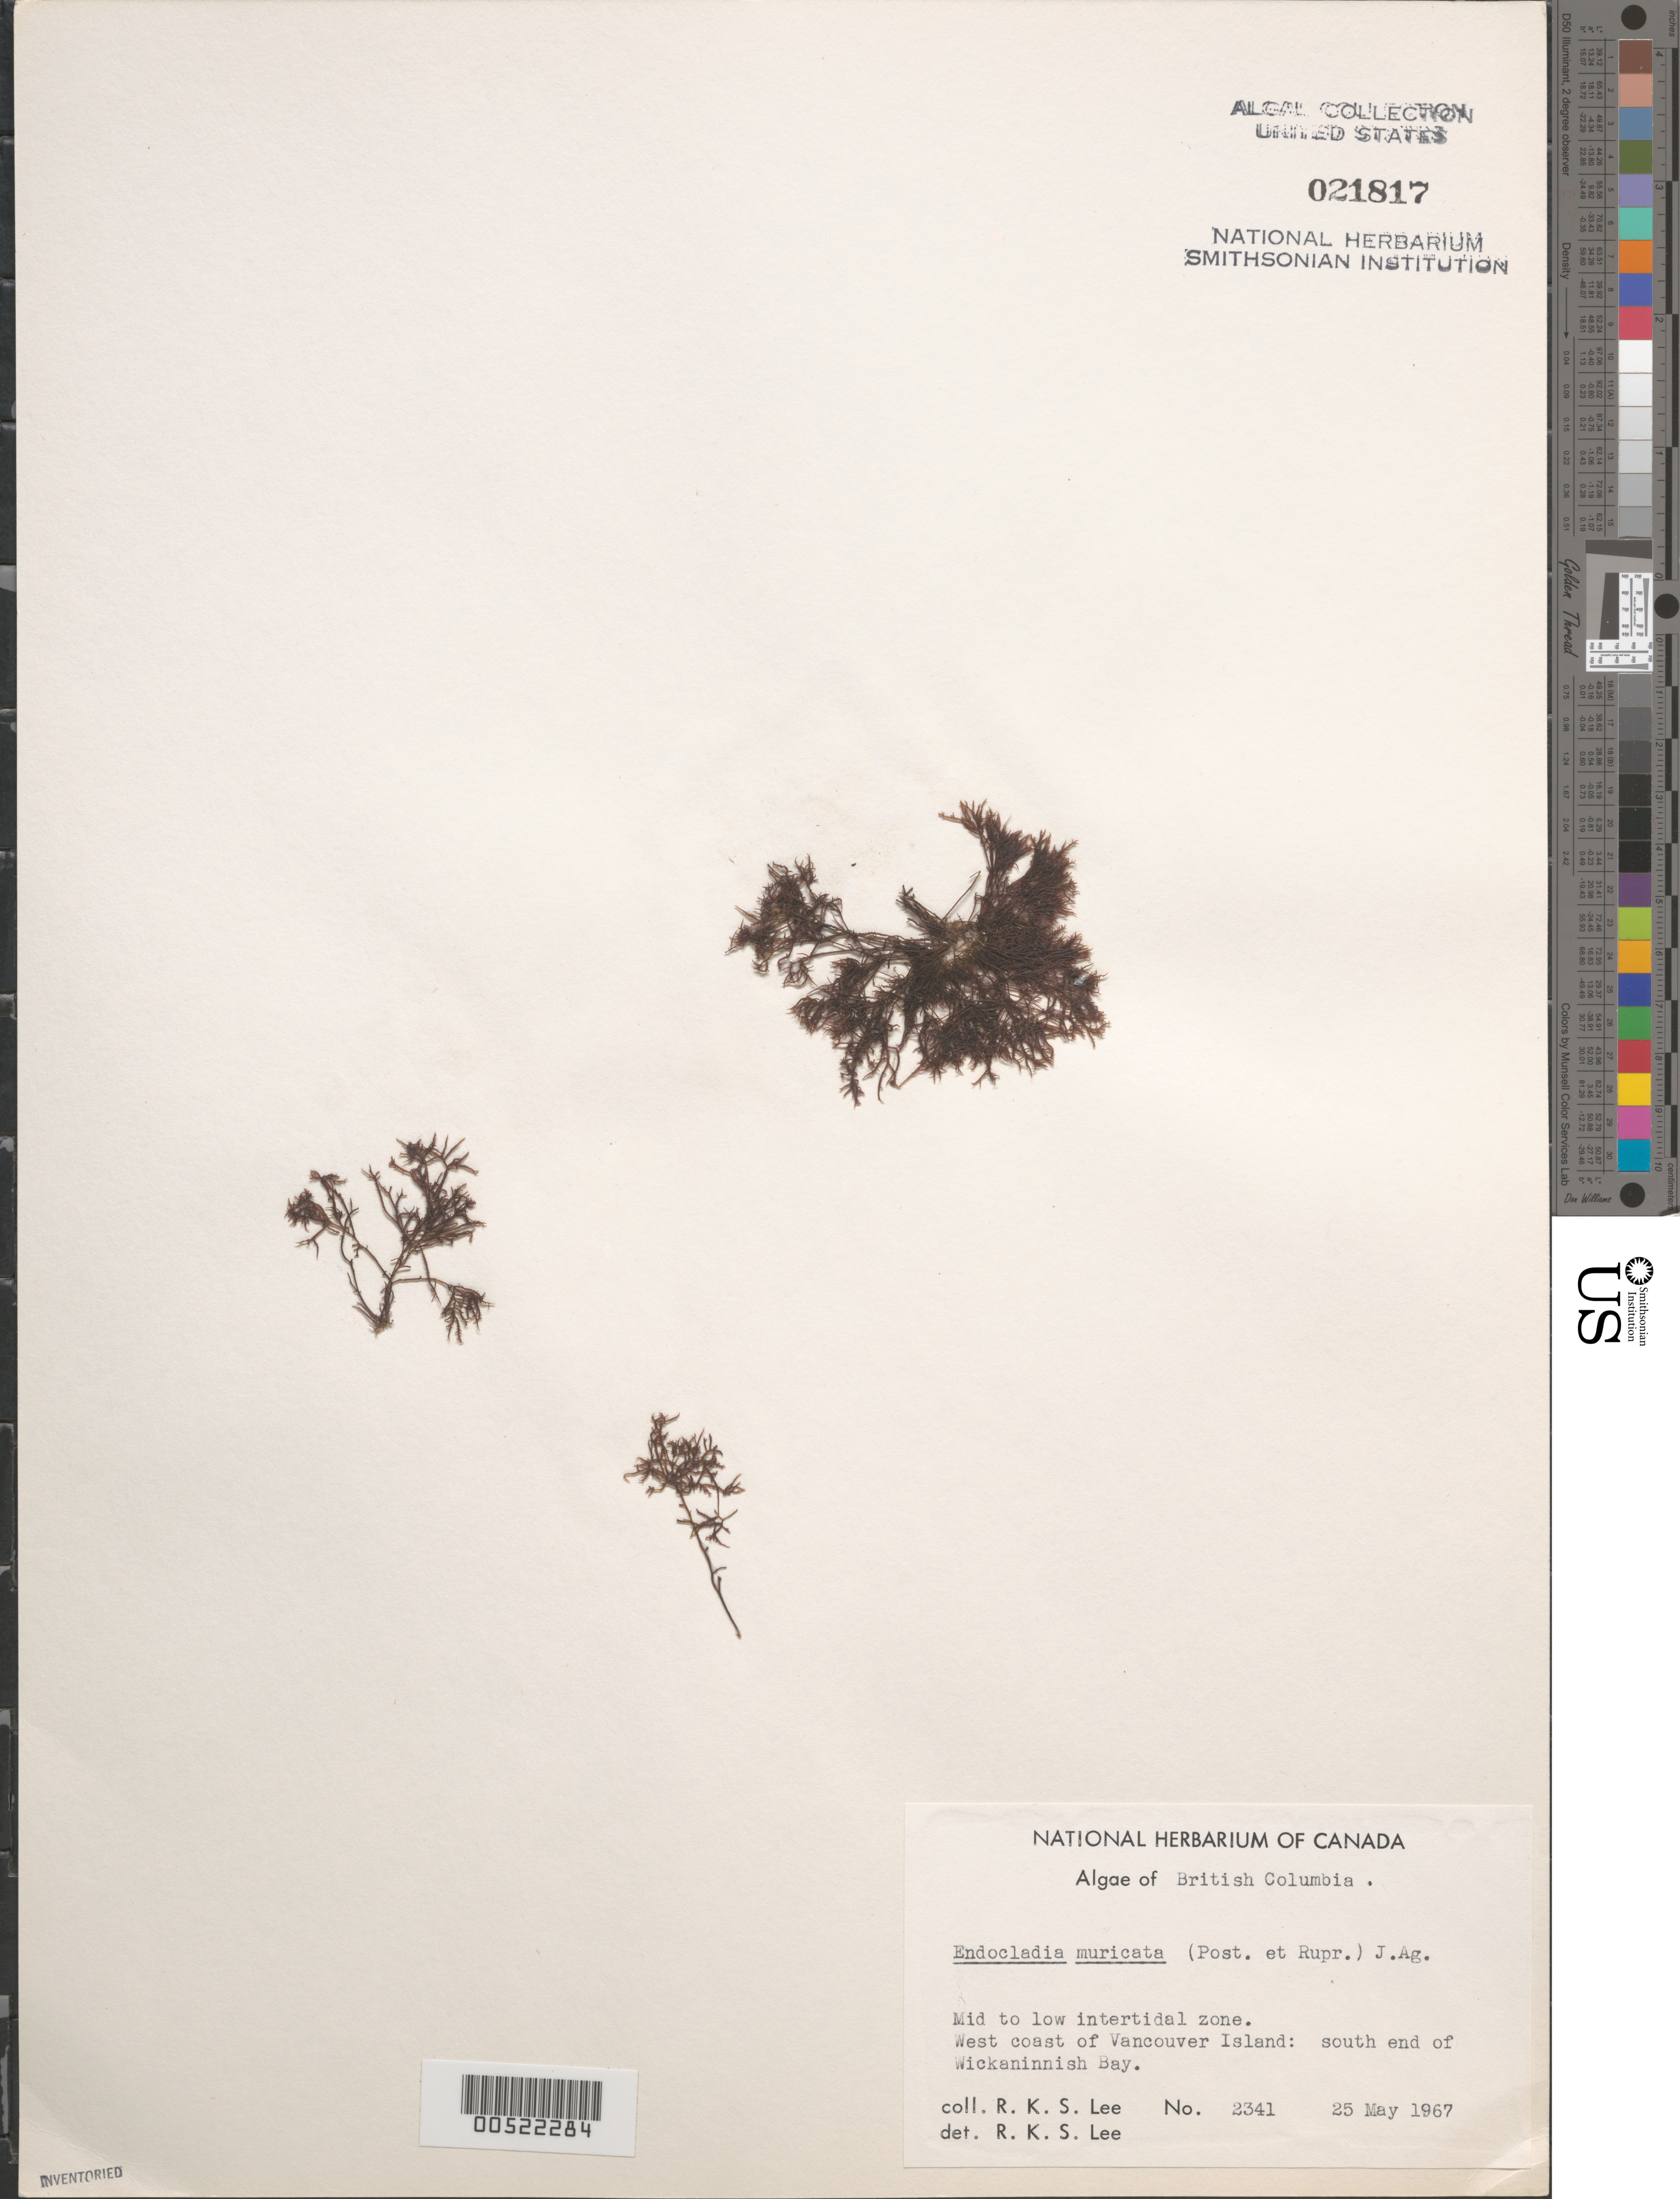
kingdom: Plantae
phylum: Rhodophyta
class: Florideophyceae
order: Gigartinales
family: Endocladiaceae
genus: Endocladia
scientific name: Endocladia muricata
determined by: Lee, R. K. S.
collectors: R. Lee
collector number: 2341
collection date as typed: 25 May 1967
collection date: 1967-05-25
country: Canada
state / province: British Columbia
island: Vancouver Island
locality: Wickaninnish Bay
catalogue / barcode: US 21817